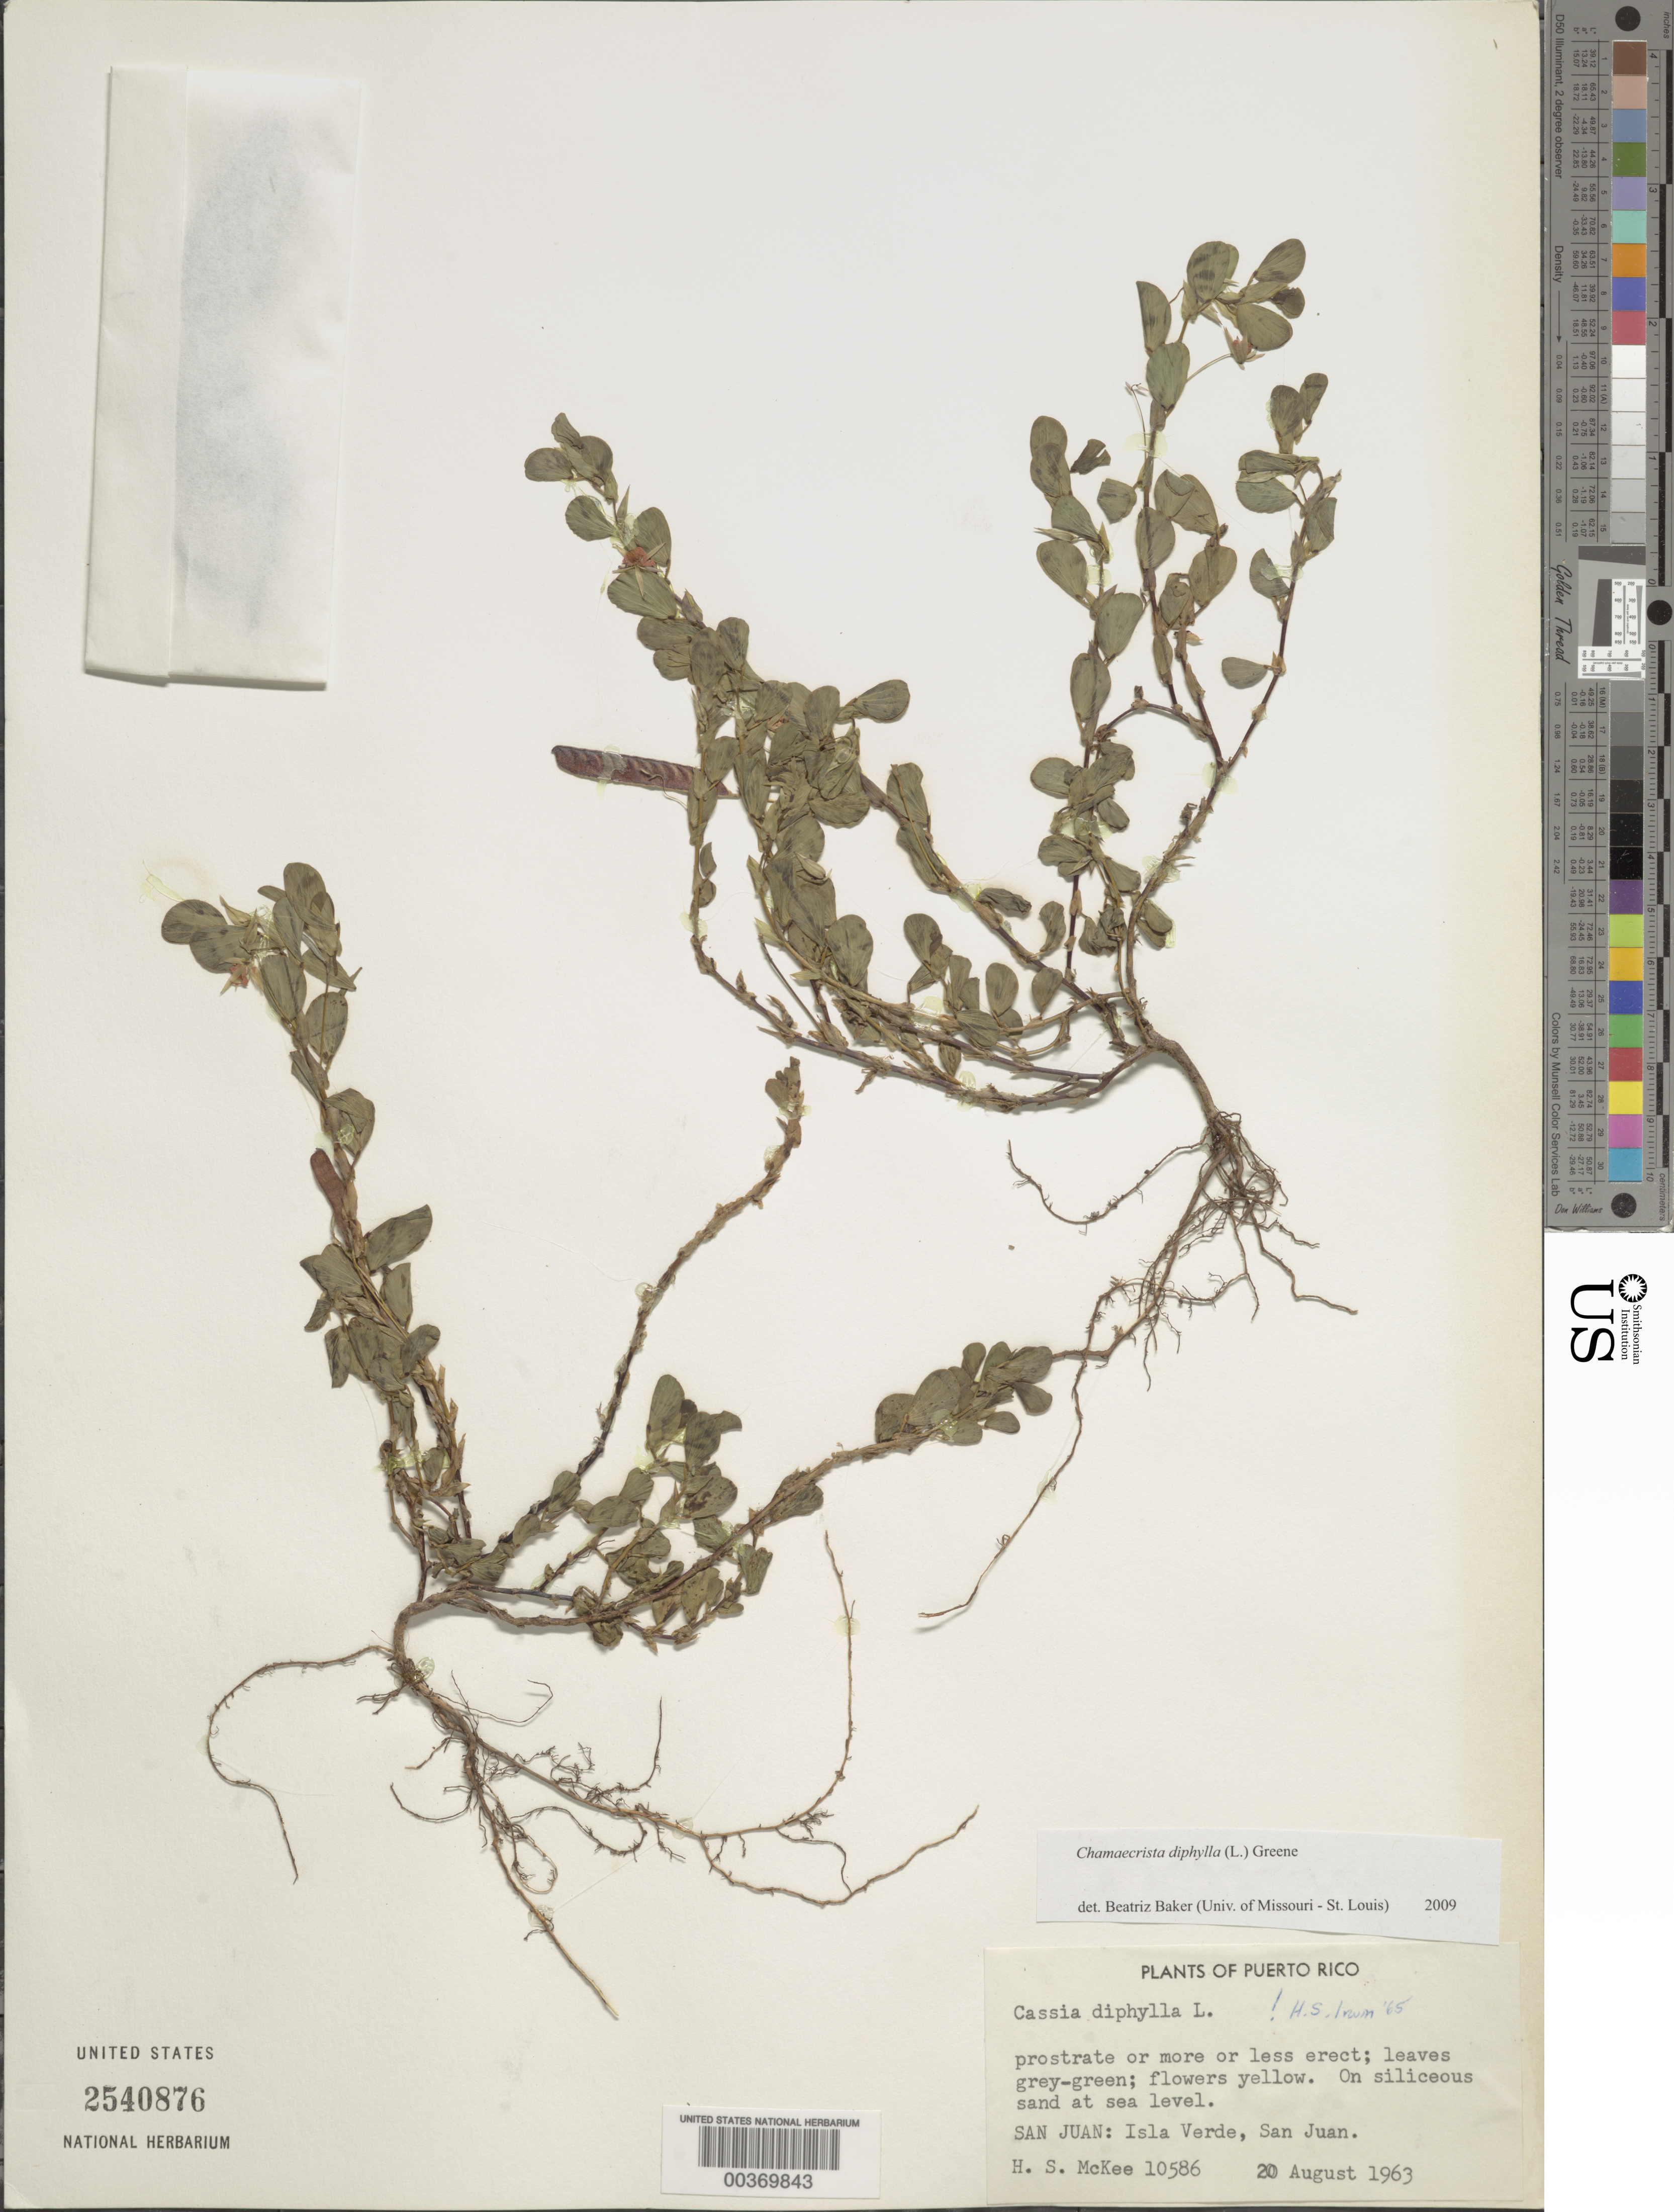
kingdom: Plantae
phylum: Tracheophyta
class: Magnoliopsida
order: Fabales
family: Fabaceae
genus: Chamaecrista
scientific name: Chamaecrista diphylla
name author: (L.) Greene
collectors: H. S. MacKee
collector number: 10586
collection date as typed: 20 Aug 1963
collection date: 1963-08-20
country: Puerto Rico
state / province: San Juan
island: Greater Antilles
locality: Isla Verde, San Juan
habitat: On siliceous sand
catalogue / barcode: US 2540876